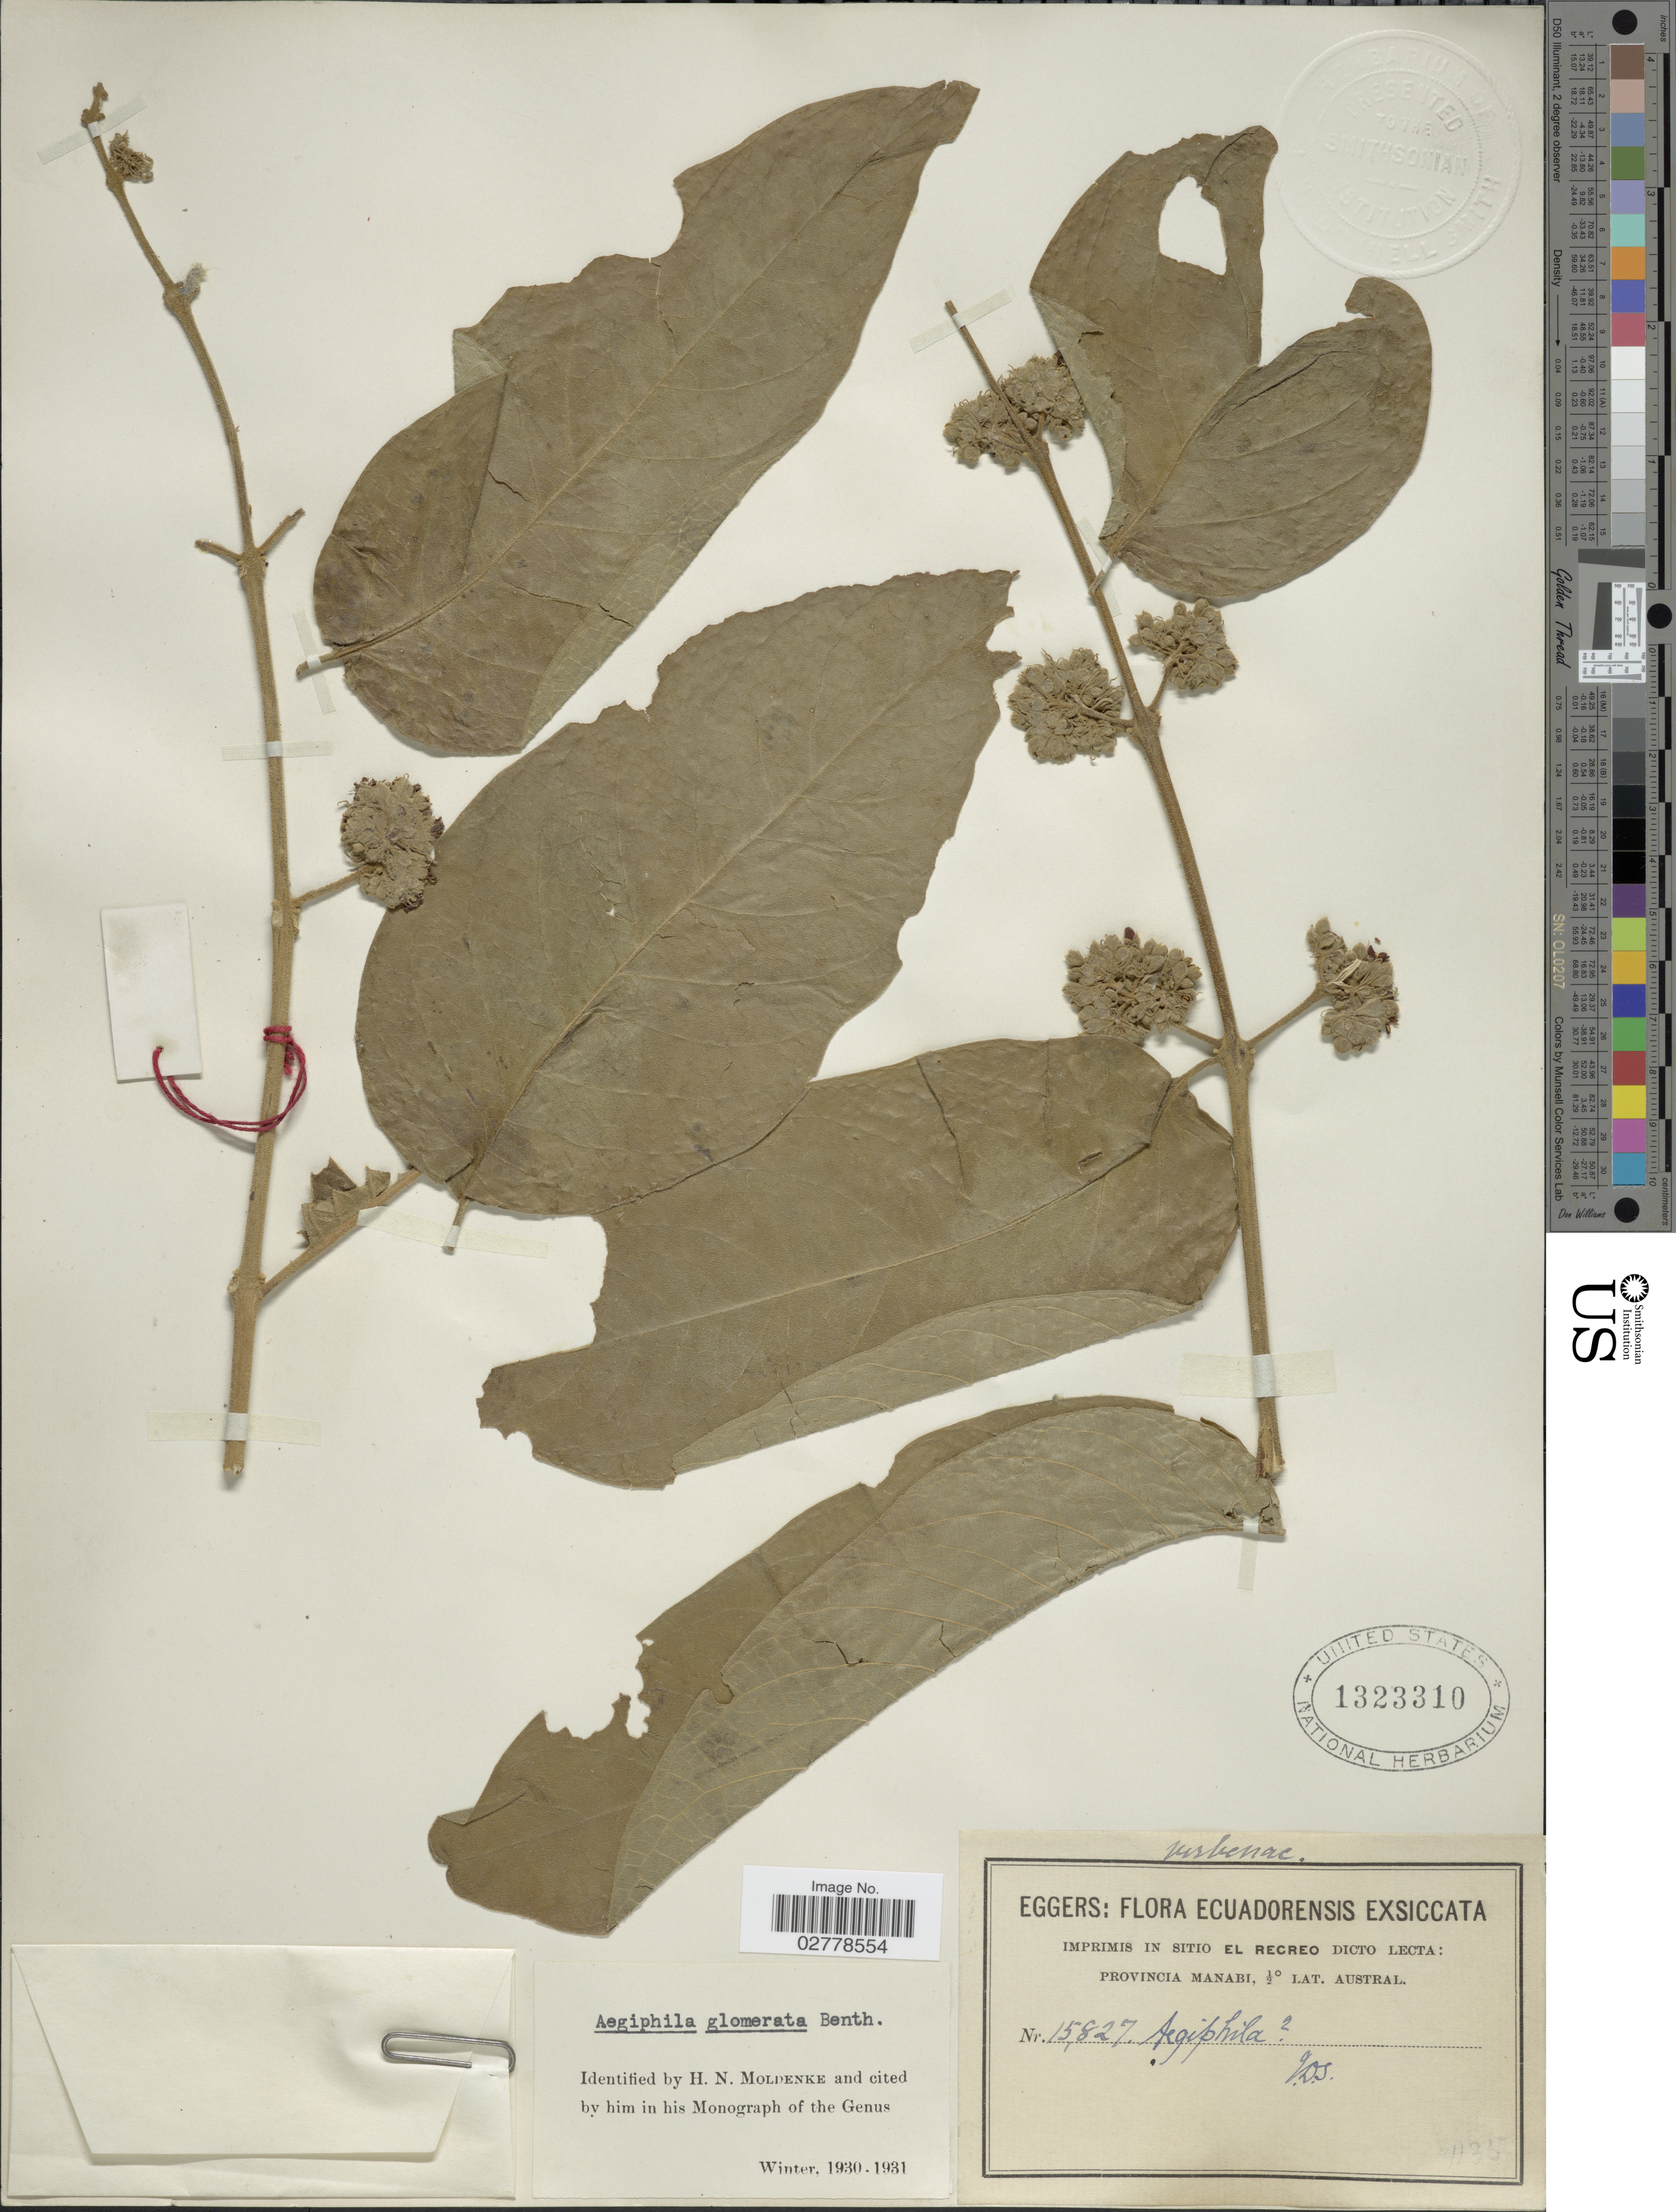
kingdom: Plantae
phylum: Tracheophyta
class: Magnoliopsida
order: Lamiales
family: Lamiaceae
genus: Aegiphila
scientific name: Aegiphila glomerata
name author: Benth.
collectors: -. Eggers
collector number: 15827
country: Ecuador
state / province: Manabí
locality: Ecuadorensis. Imprimis in sitio El Recreo dicto lecta: Provincia Manabi.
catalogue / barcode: US 1323310